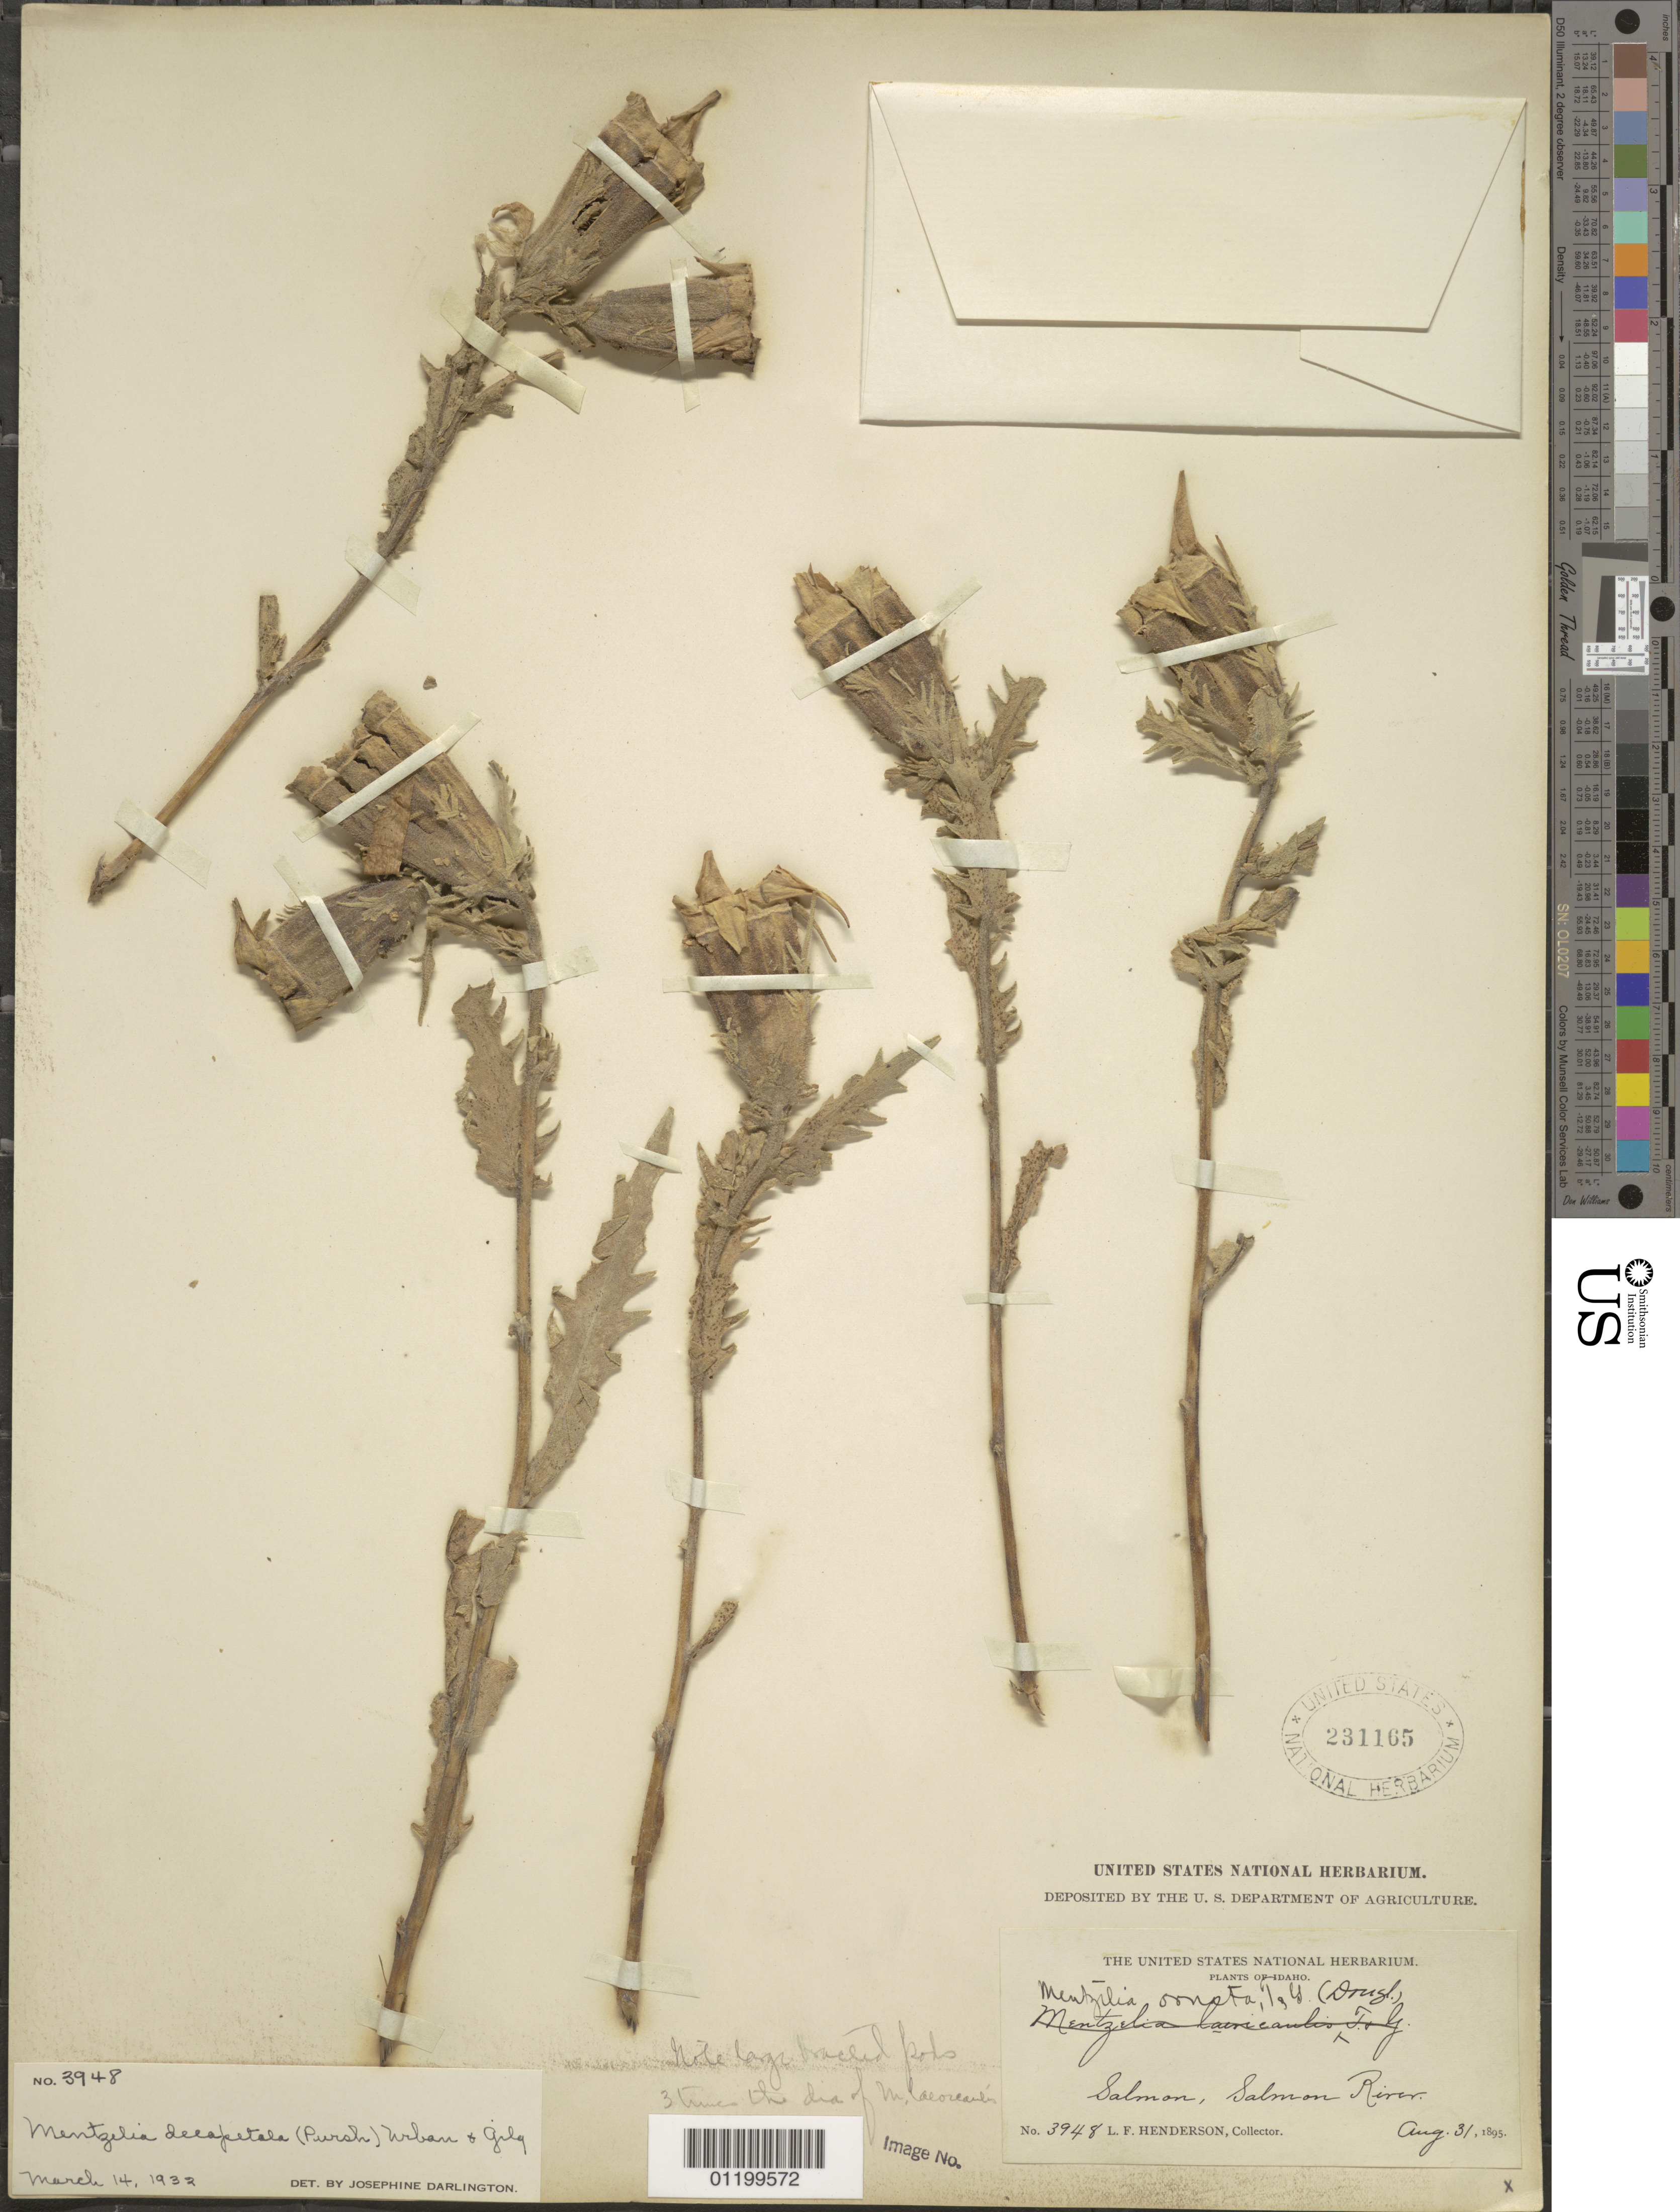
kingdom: Plantae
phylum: Tracheophyta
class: Magnoliopsida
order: Cornales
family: Loasaceae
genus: Mentzelia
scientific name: Mentzelia decapetala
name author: (Sims) Urb.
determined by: Darlington, J.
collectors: L. F. Henderson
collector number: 3948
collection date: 1895-08-31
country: United States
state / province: Idaho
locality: Salmon, Salmon River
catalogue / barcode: US 231165